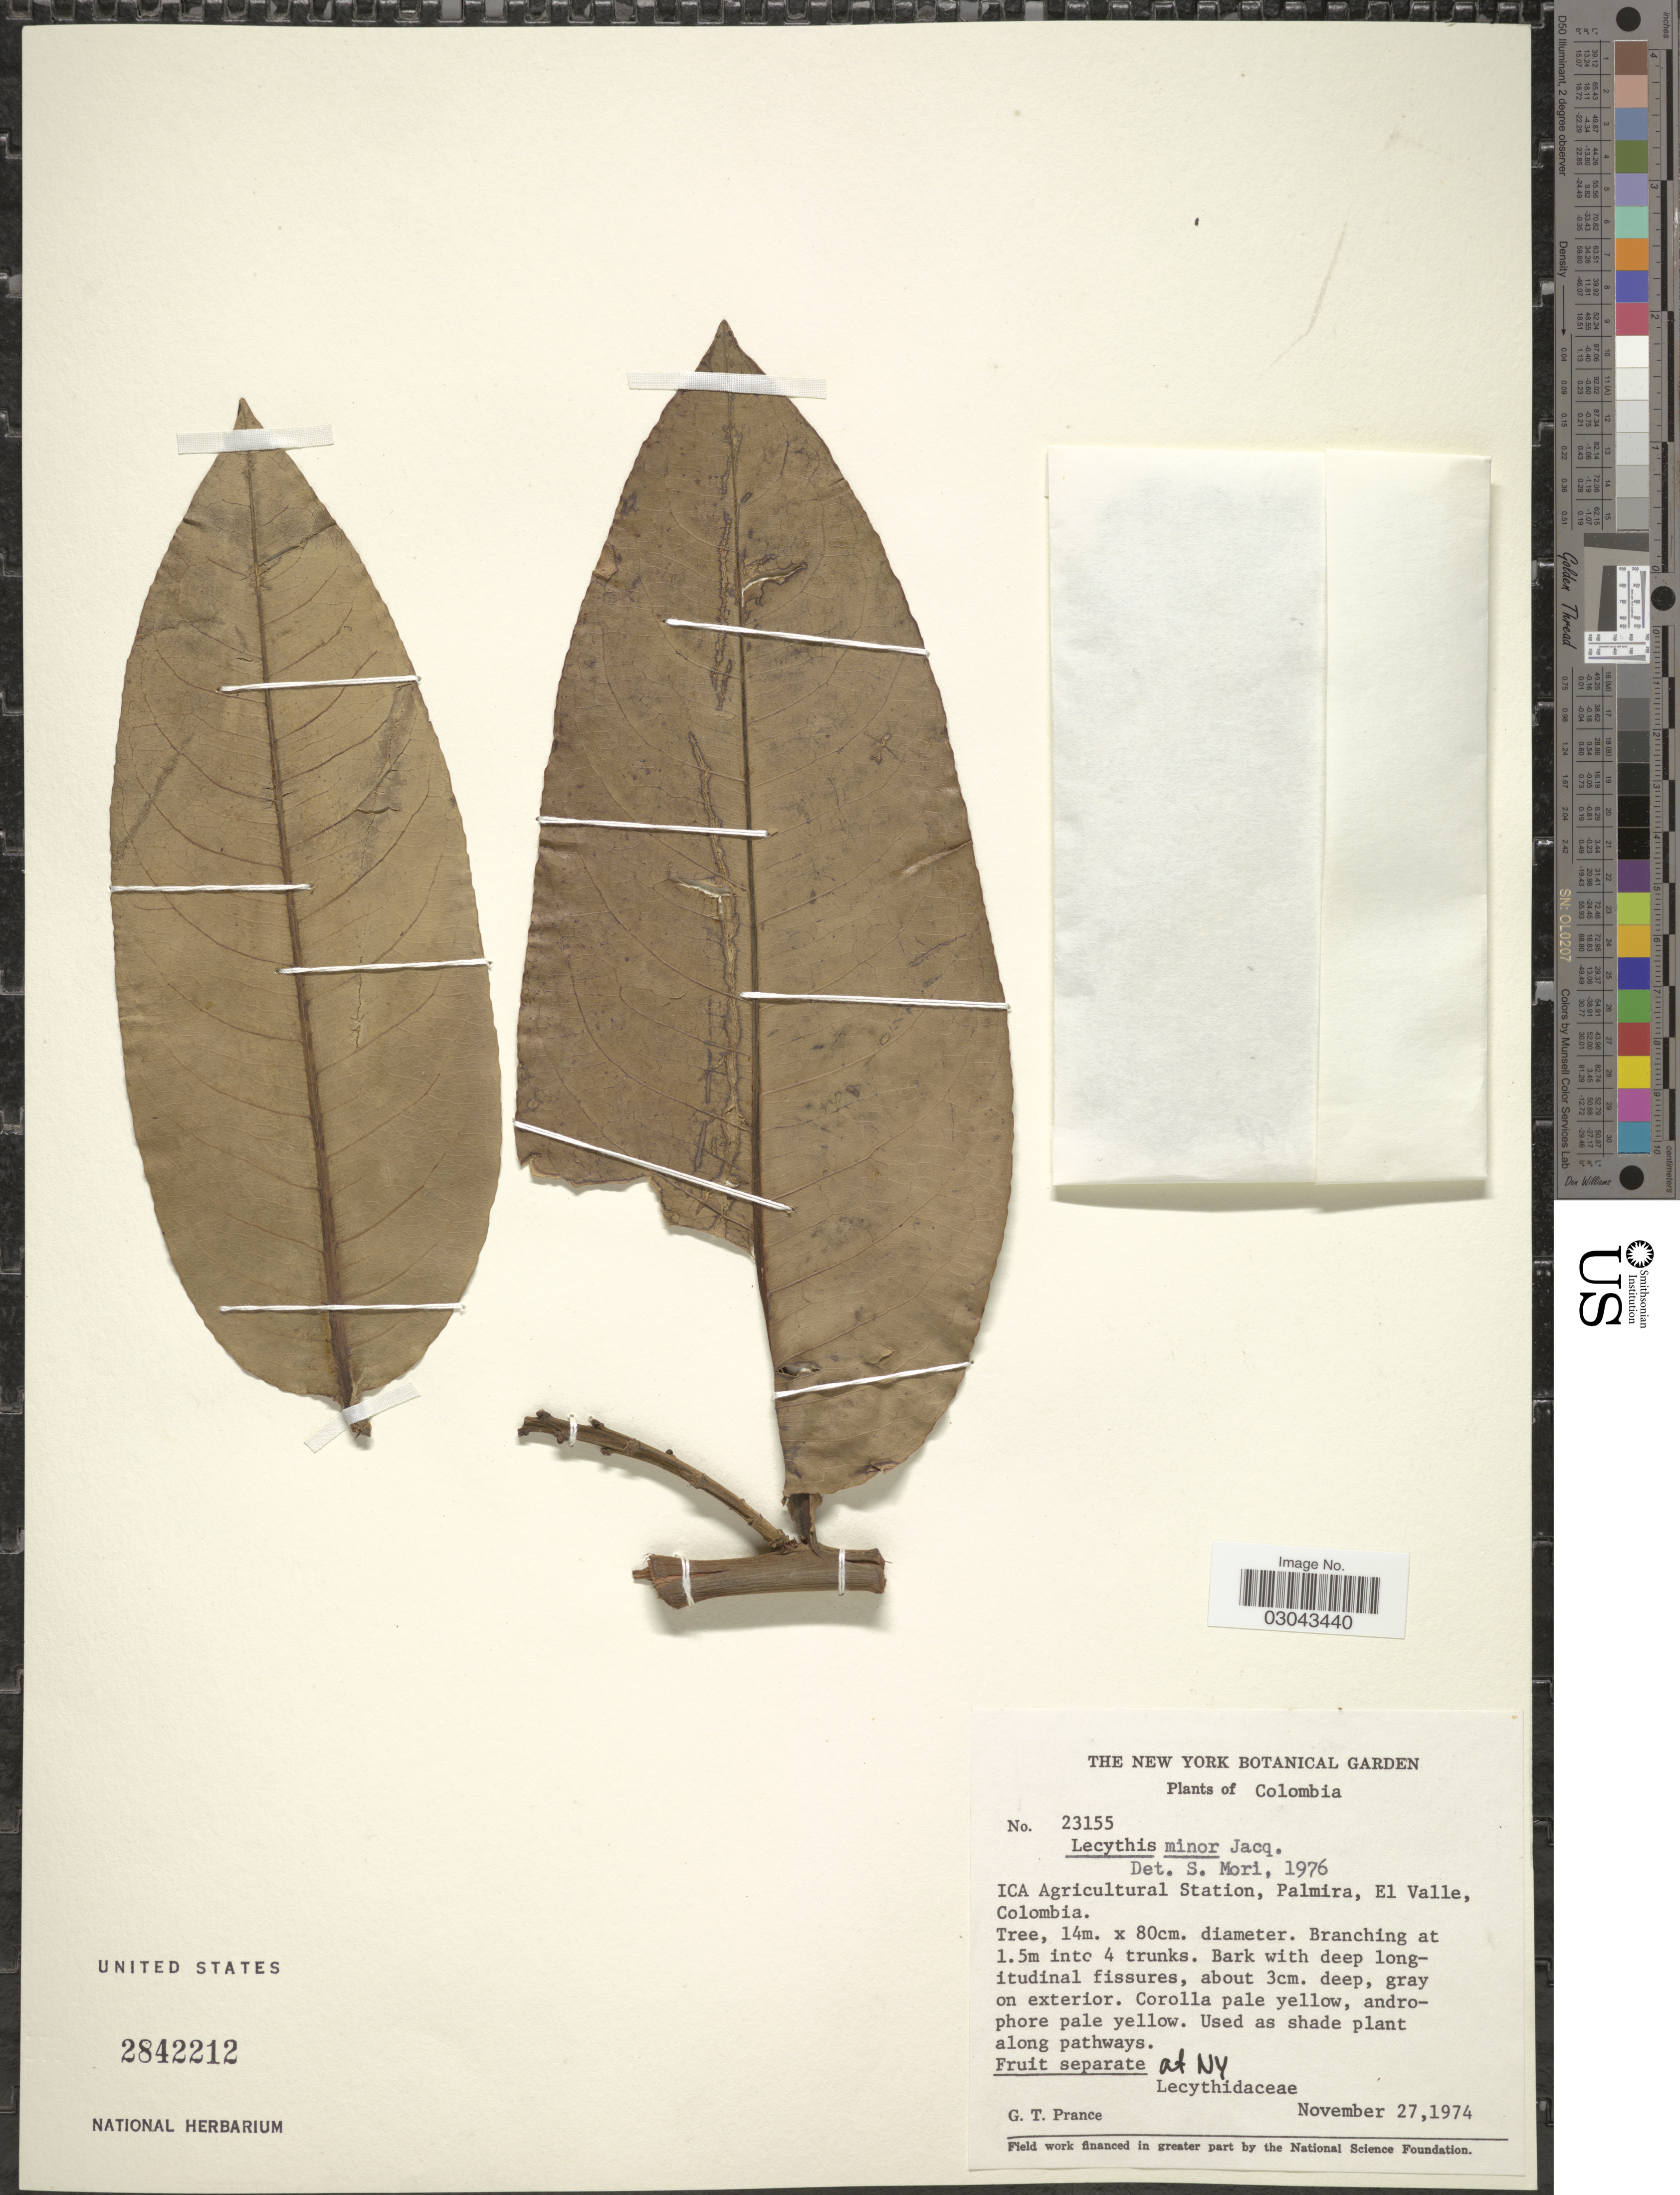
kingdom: Plantae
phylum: Tracheophyta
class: Magnoliopsida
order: Ericales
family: Lecythidaceae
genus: Lecythis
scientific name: Lecythis minor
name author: Jacq.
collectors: G. T. Prance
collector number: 23155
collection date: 1974-11-27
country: Colombia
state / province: Valle del Cauca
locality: ICA Agricultural Station, Palmira, El Valle.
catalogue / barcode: US 2842212